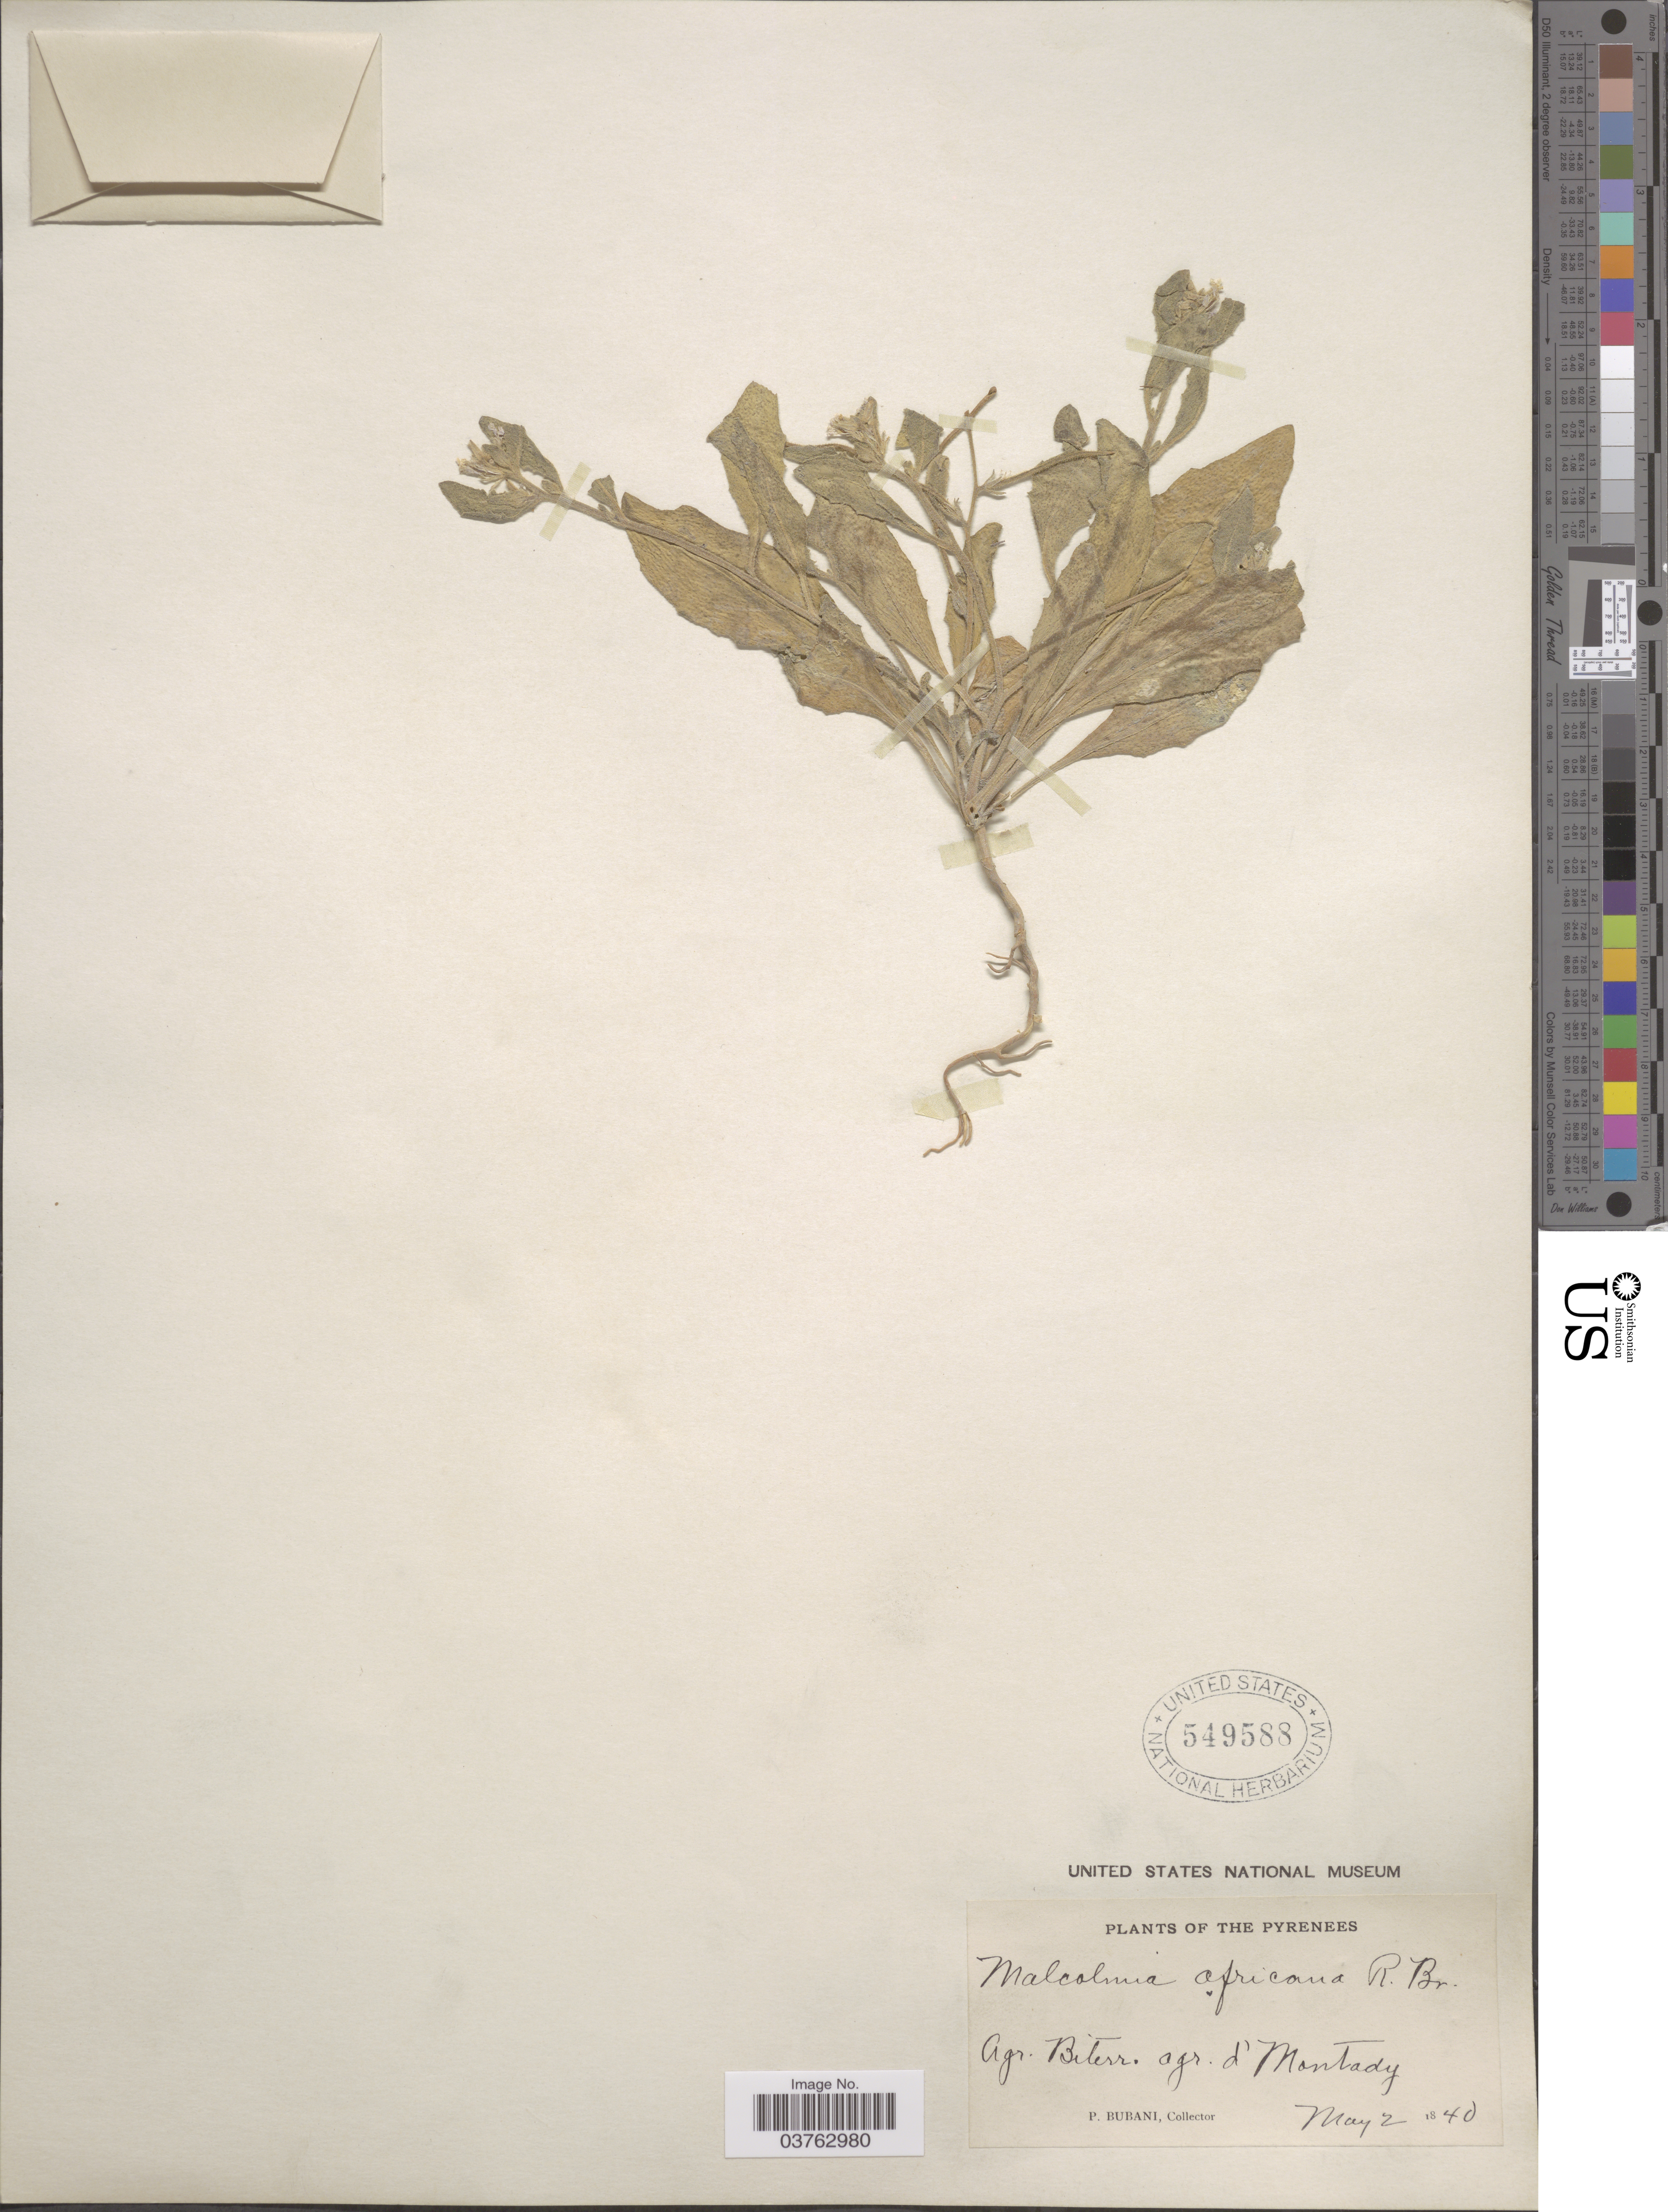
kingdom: Plantae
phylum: Tracheophyta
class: Magnoliopsida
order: Brassicales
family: Brassicaceae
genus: Malcolmia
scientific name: Malcolmia africana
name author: (L.) W.T. Aiton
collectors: P. Bubani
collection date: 1840-05-02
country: France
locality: The Pyrenees. Agr. Biterr. agr. d'Montady.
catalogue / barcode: US 549588